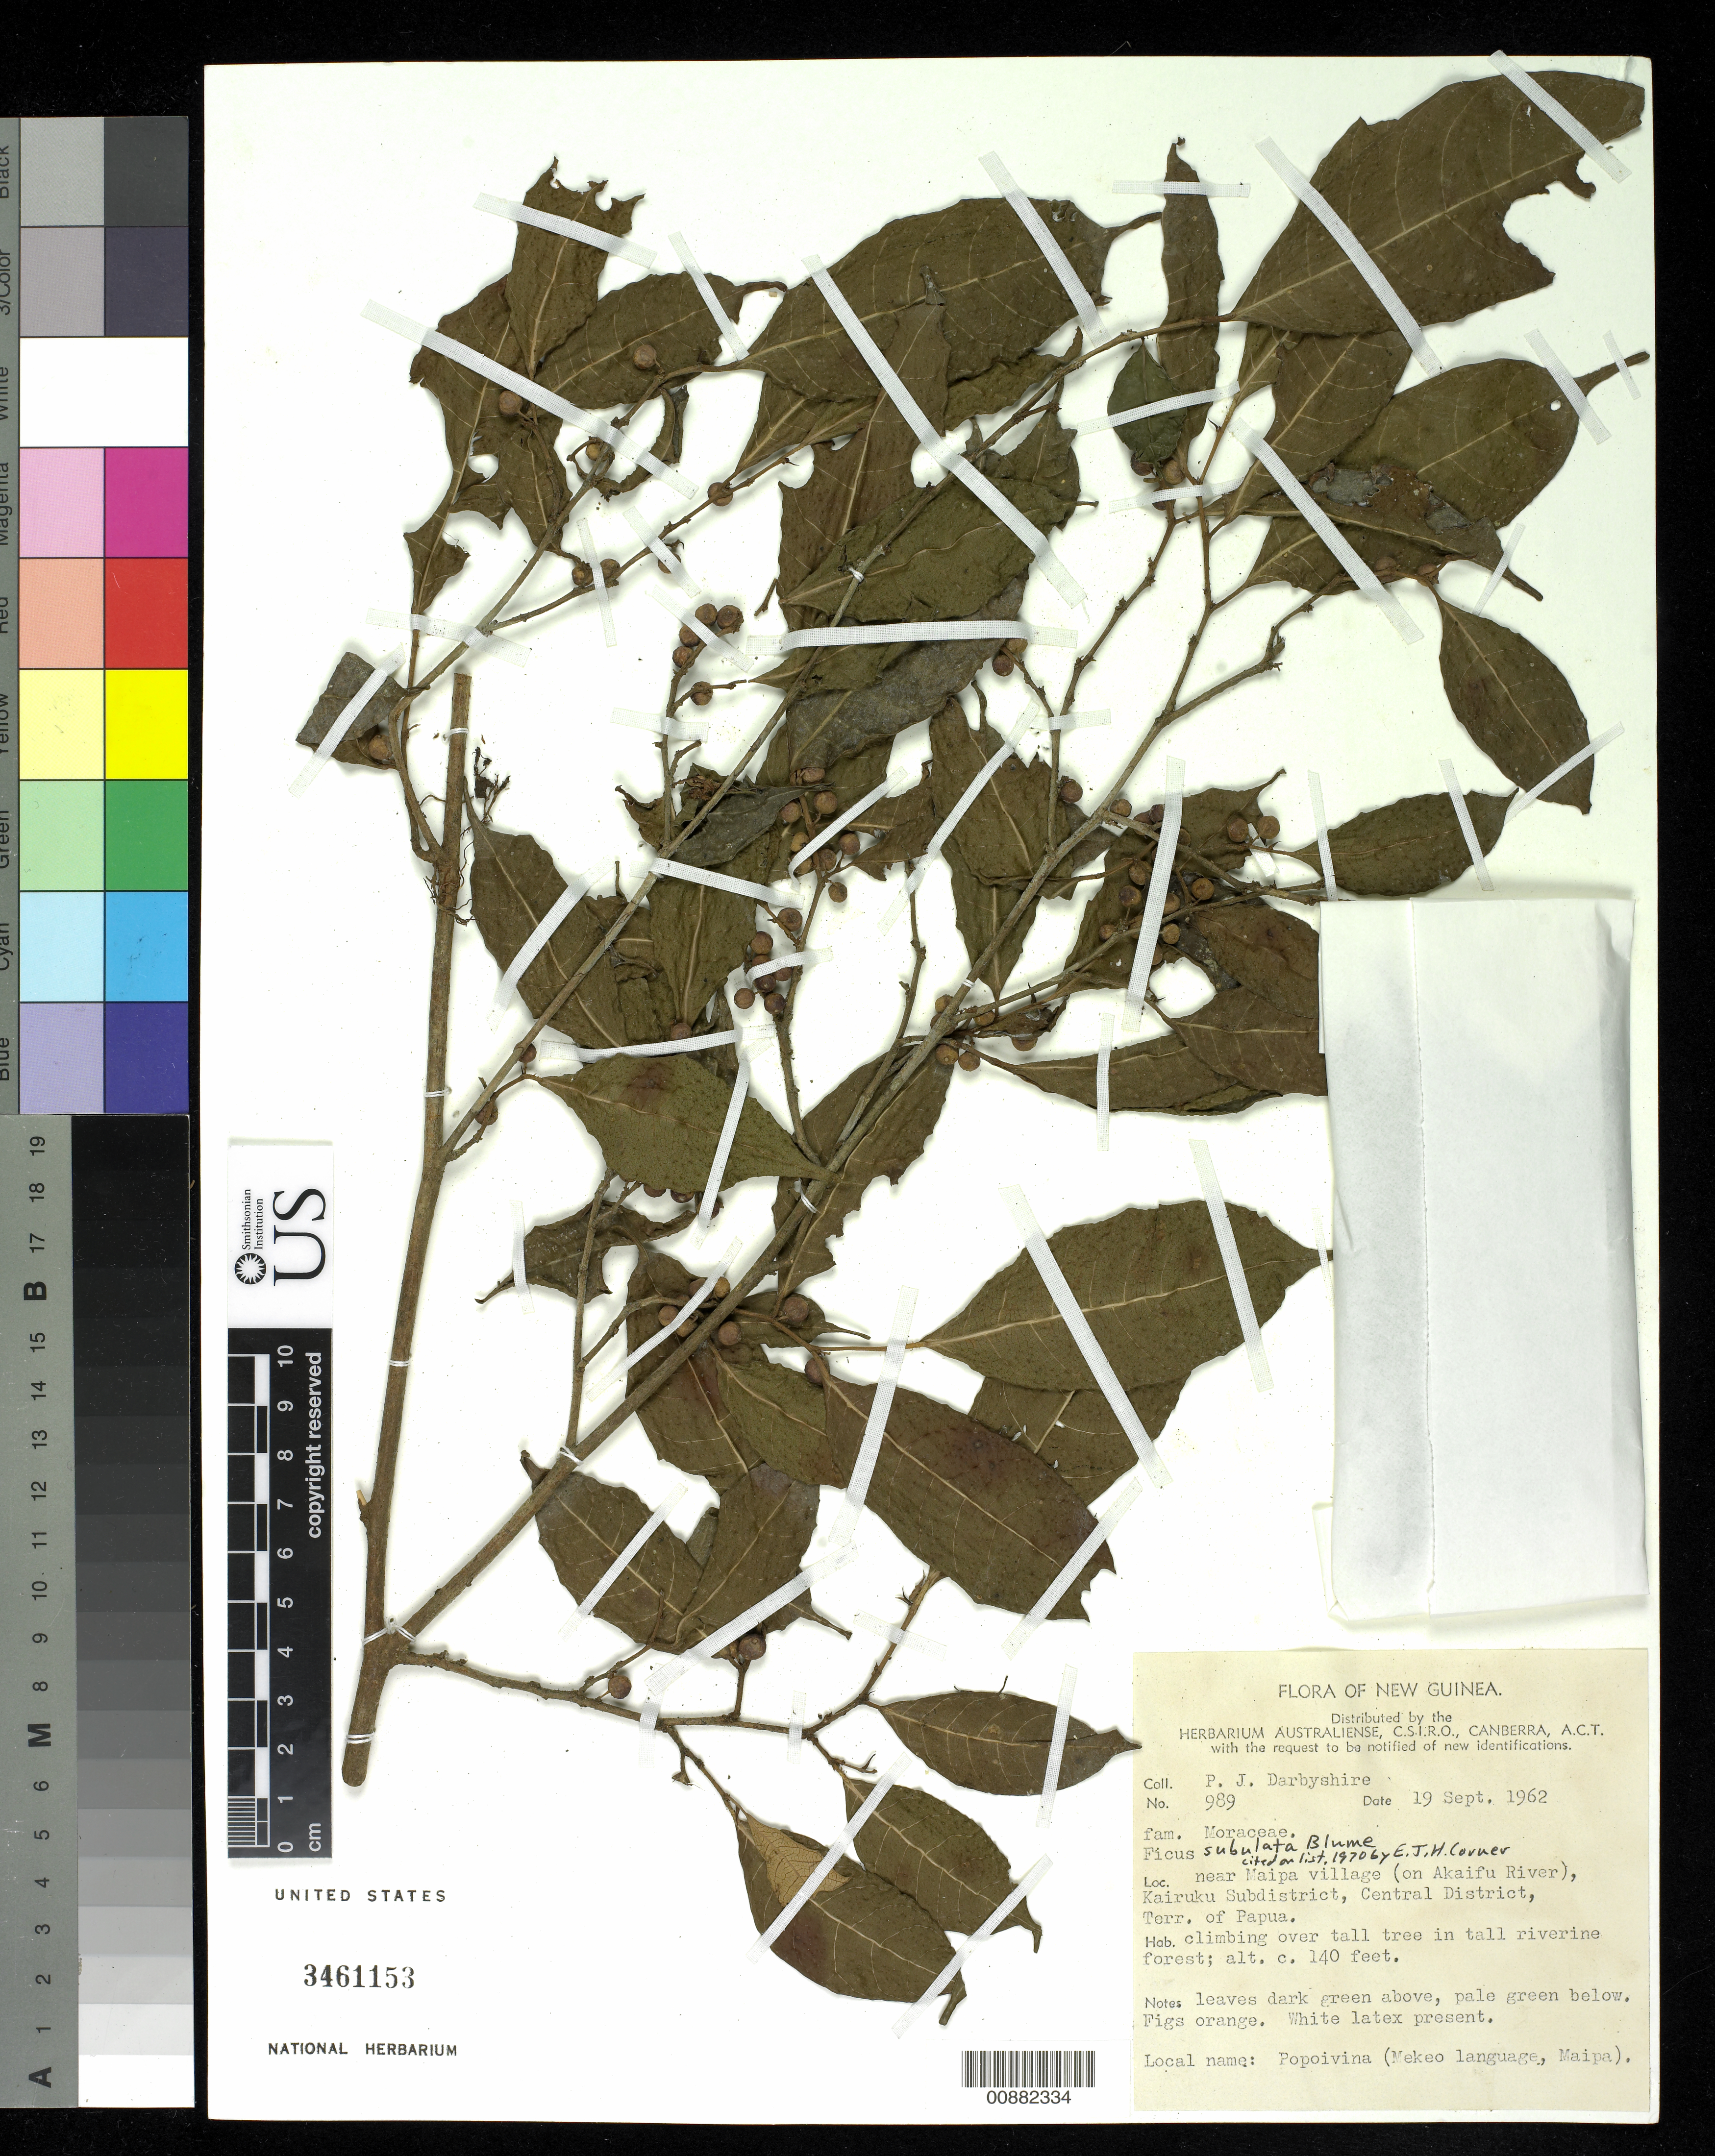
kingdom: Plantae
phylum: Tracheophyta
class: Magnoliopsida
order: Rosales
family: Moraceae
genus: Ficus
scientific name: Ficus subulata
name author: Blume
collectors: P. Darbyshire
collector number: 989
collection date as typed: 19 Sep 1962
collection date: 1962-09-19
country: Papua New Guinea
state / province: Central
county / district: Kairuku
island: New Guinea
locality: Kairuku Subdistrict, near Maipa village on Akaifu River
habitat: in tall riverine forest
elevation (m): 43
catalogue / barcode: US 3461153